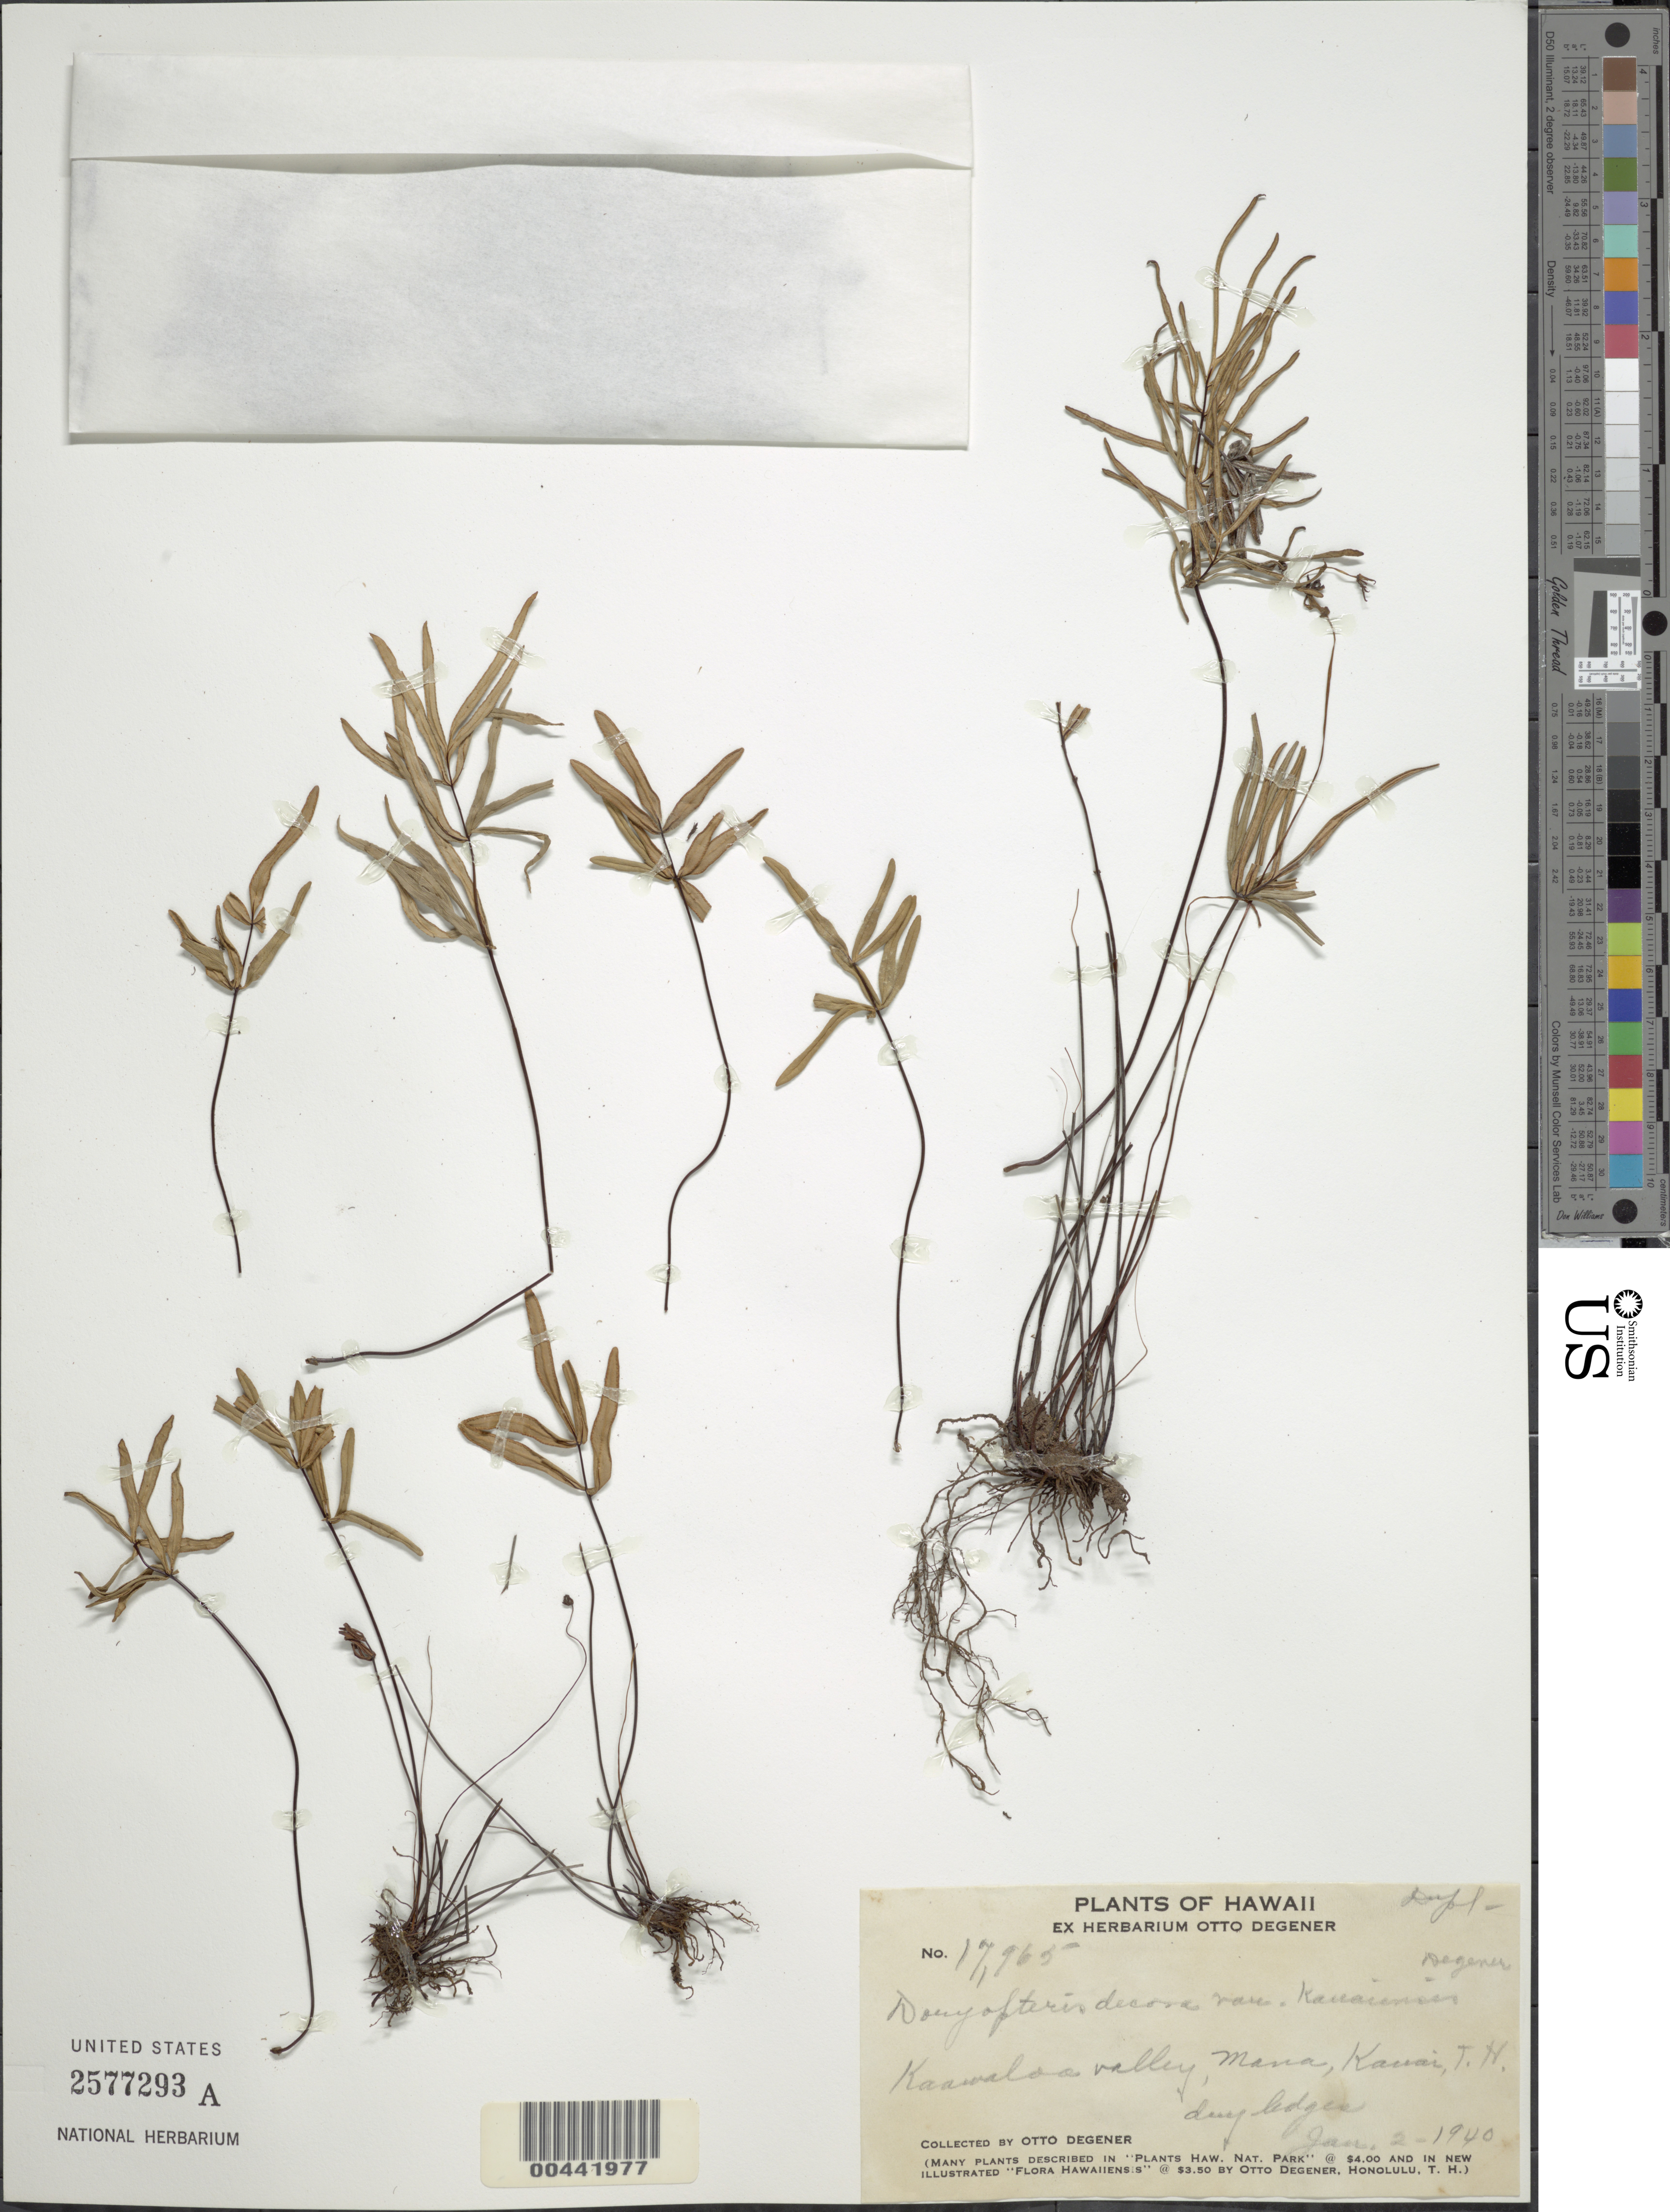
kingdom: Plantae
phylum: Tracheophyta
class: Polypodiopsida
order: Polypodiales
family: Pteridaceae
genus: Doryopteris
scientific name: Doryopteris decora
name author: Brack.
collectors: O. Degener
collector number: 17695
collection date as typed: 2 Jan 1940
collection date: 1940-01-02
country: United States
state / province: Hawaii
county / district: Kauai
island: Kaua'i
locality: Kaawaloa Valley, Mana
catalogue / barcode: US 2577293A